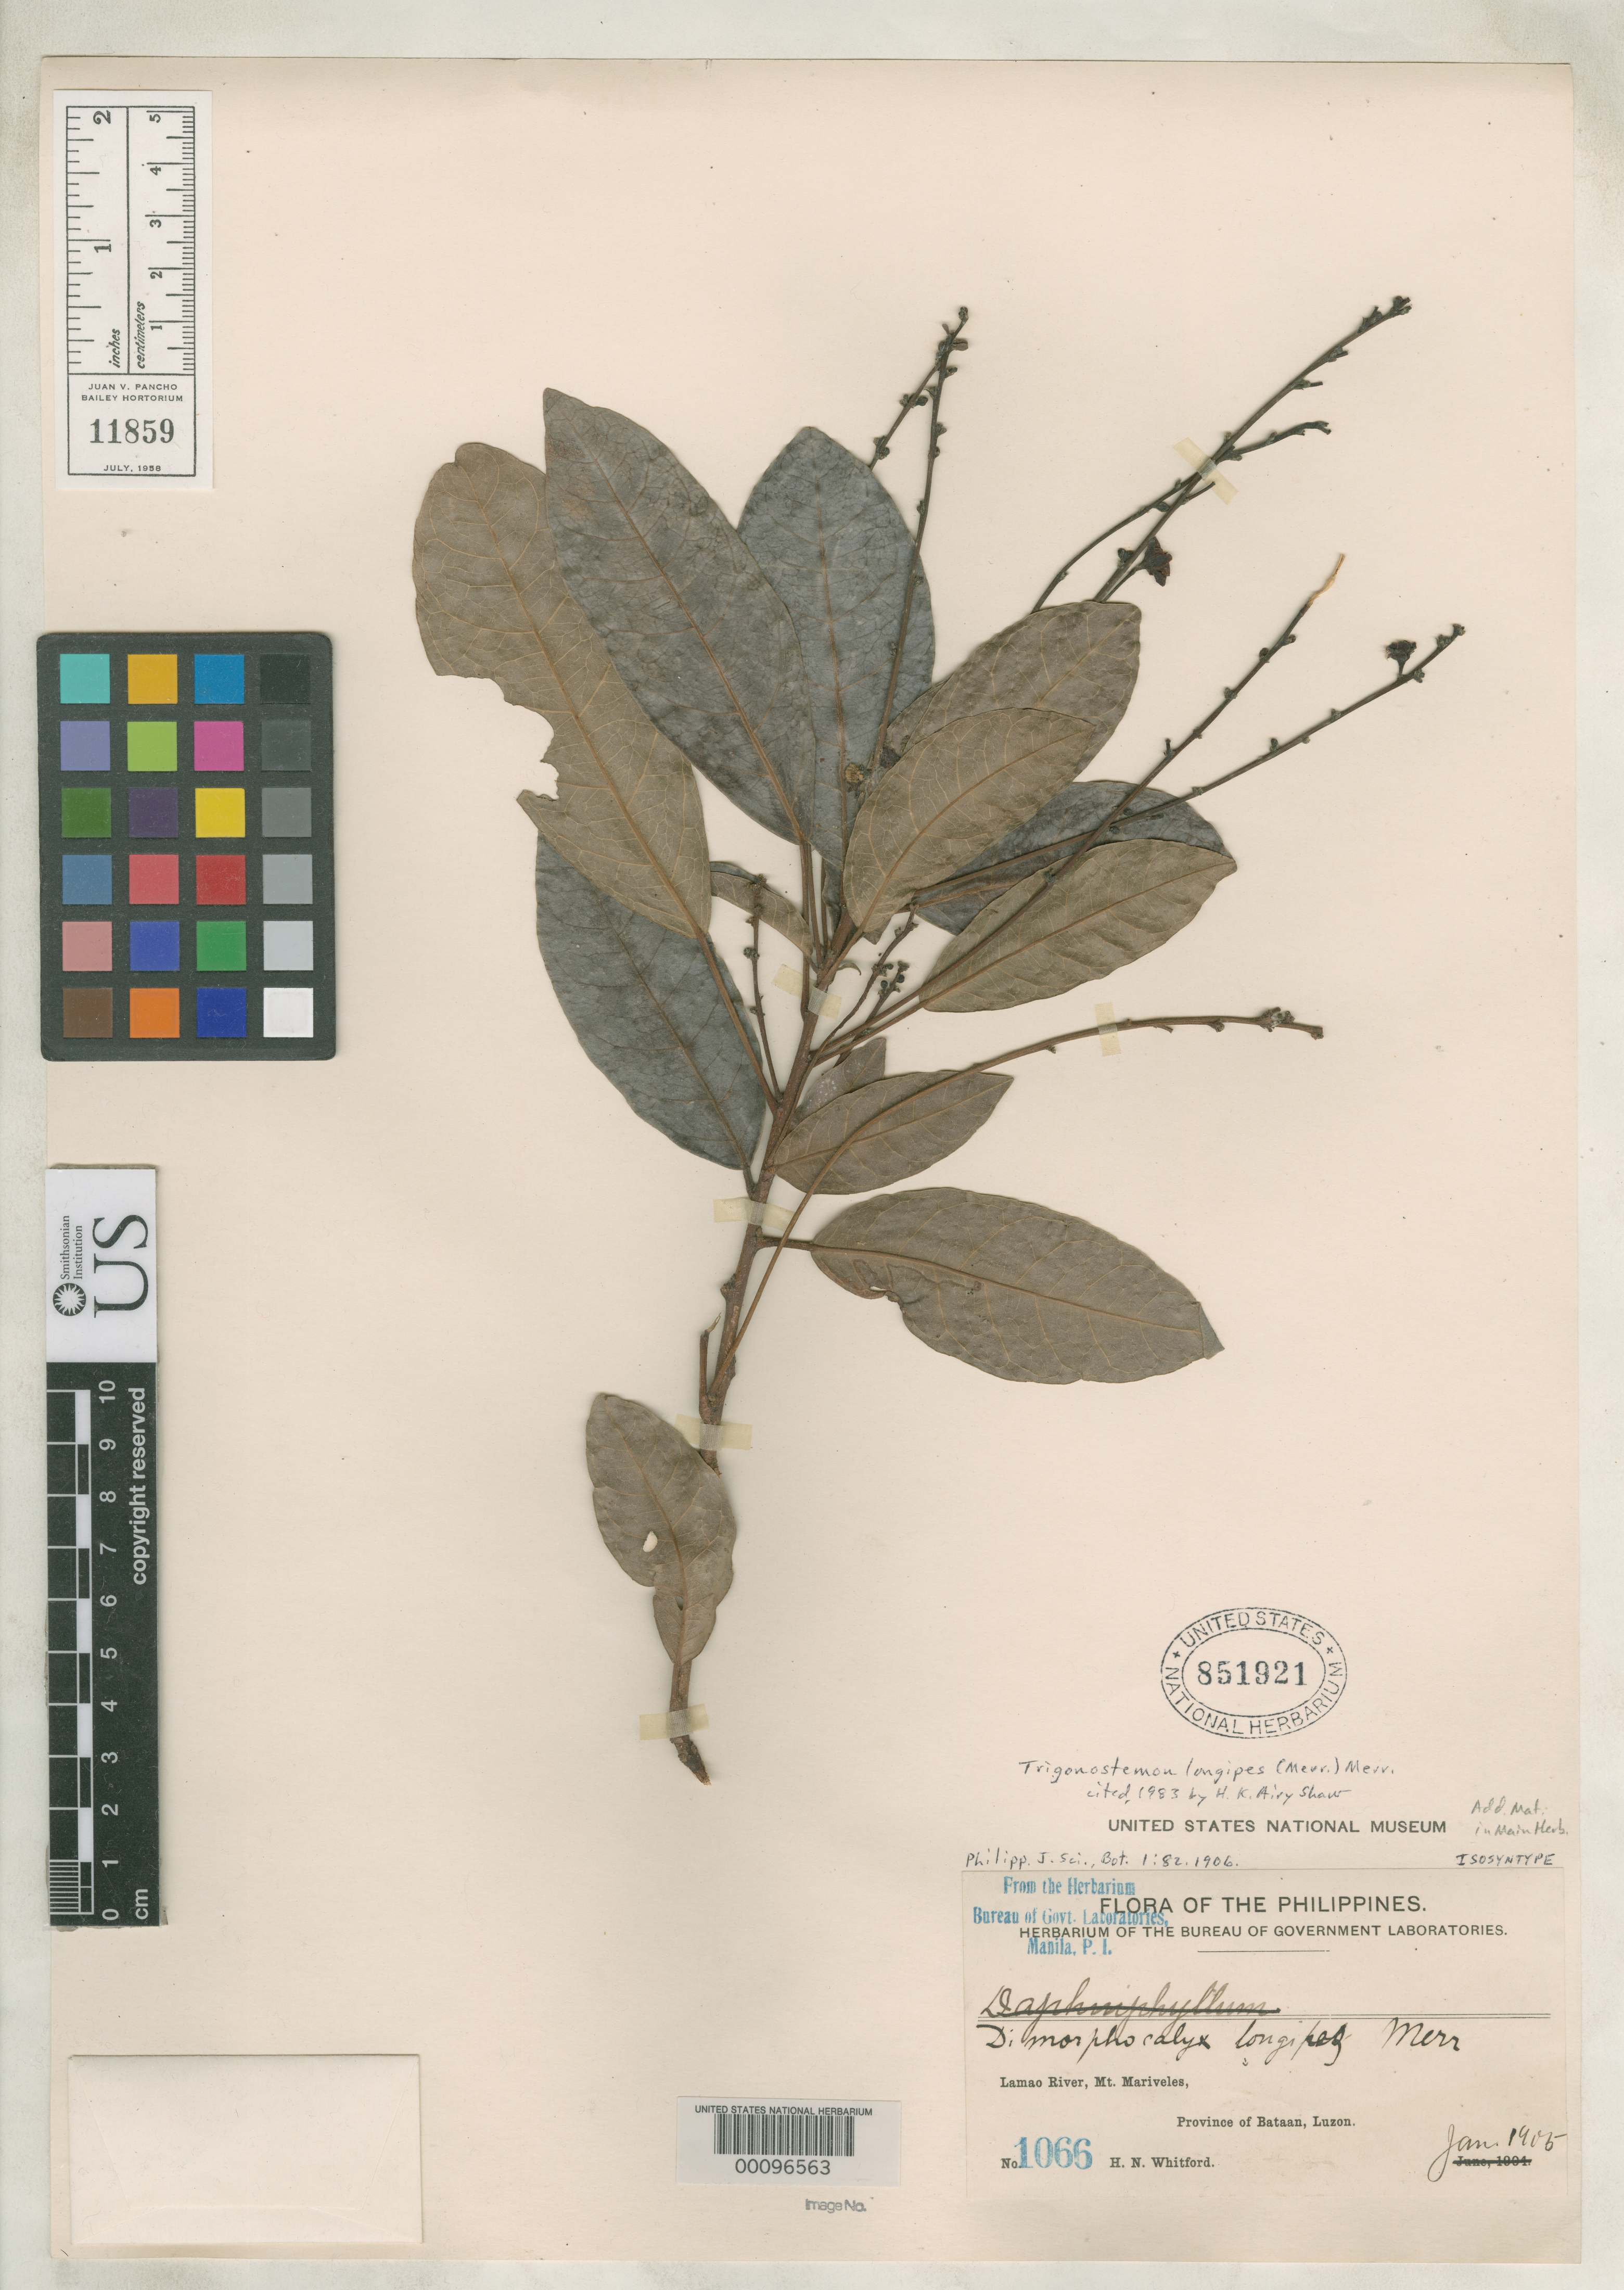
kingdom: Plantae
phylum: Tracheophyta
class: Magnoliopsida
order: Malpighiales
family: Euphorbiaceae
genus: Dimorphocalyx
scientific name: Dimorphocalyx longipes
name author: Merr.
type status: Isosyntype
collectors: H. N. Whitford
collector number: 1066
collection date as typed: Jan 1905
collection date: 1905-01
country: Philippines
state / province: Central Luzon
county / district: Bataan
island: Luzon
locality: Lamao River, Mt Mariveles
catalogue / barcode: US 851921